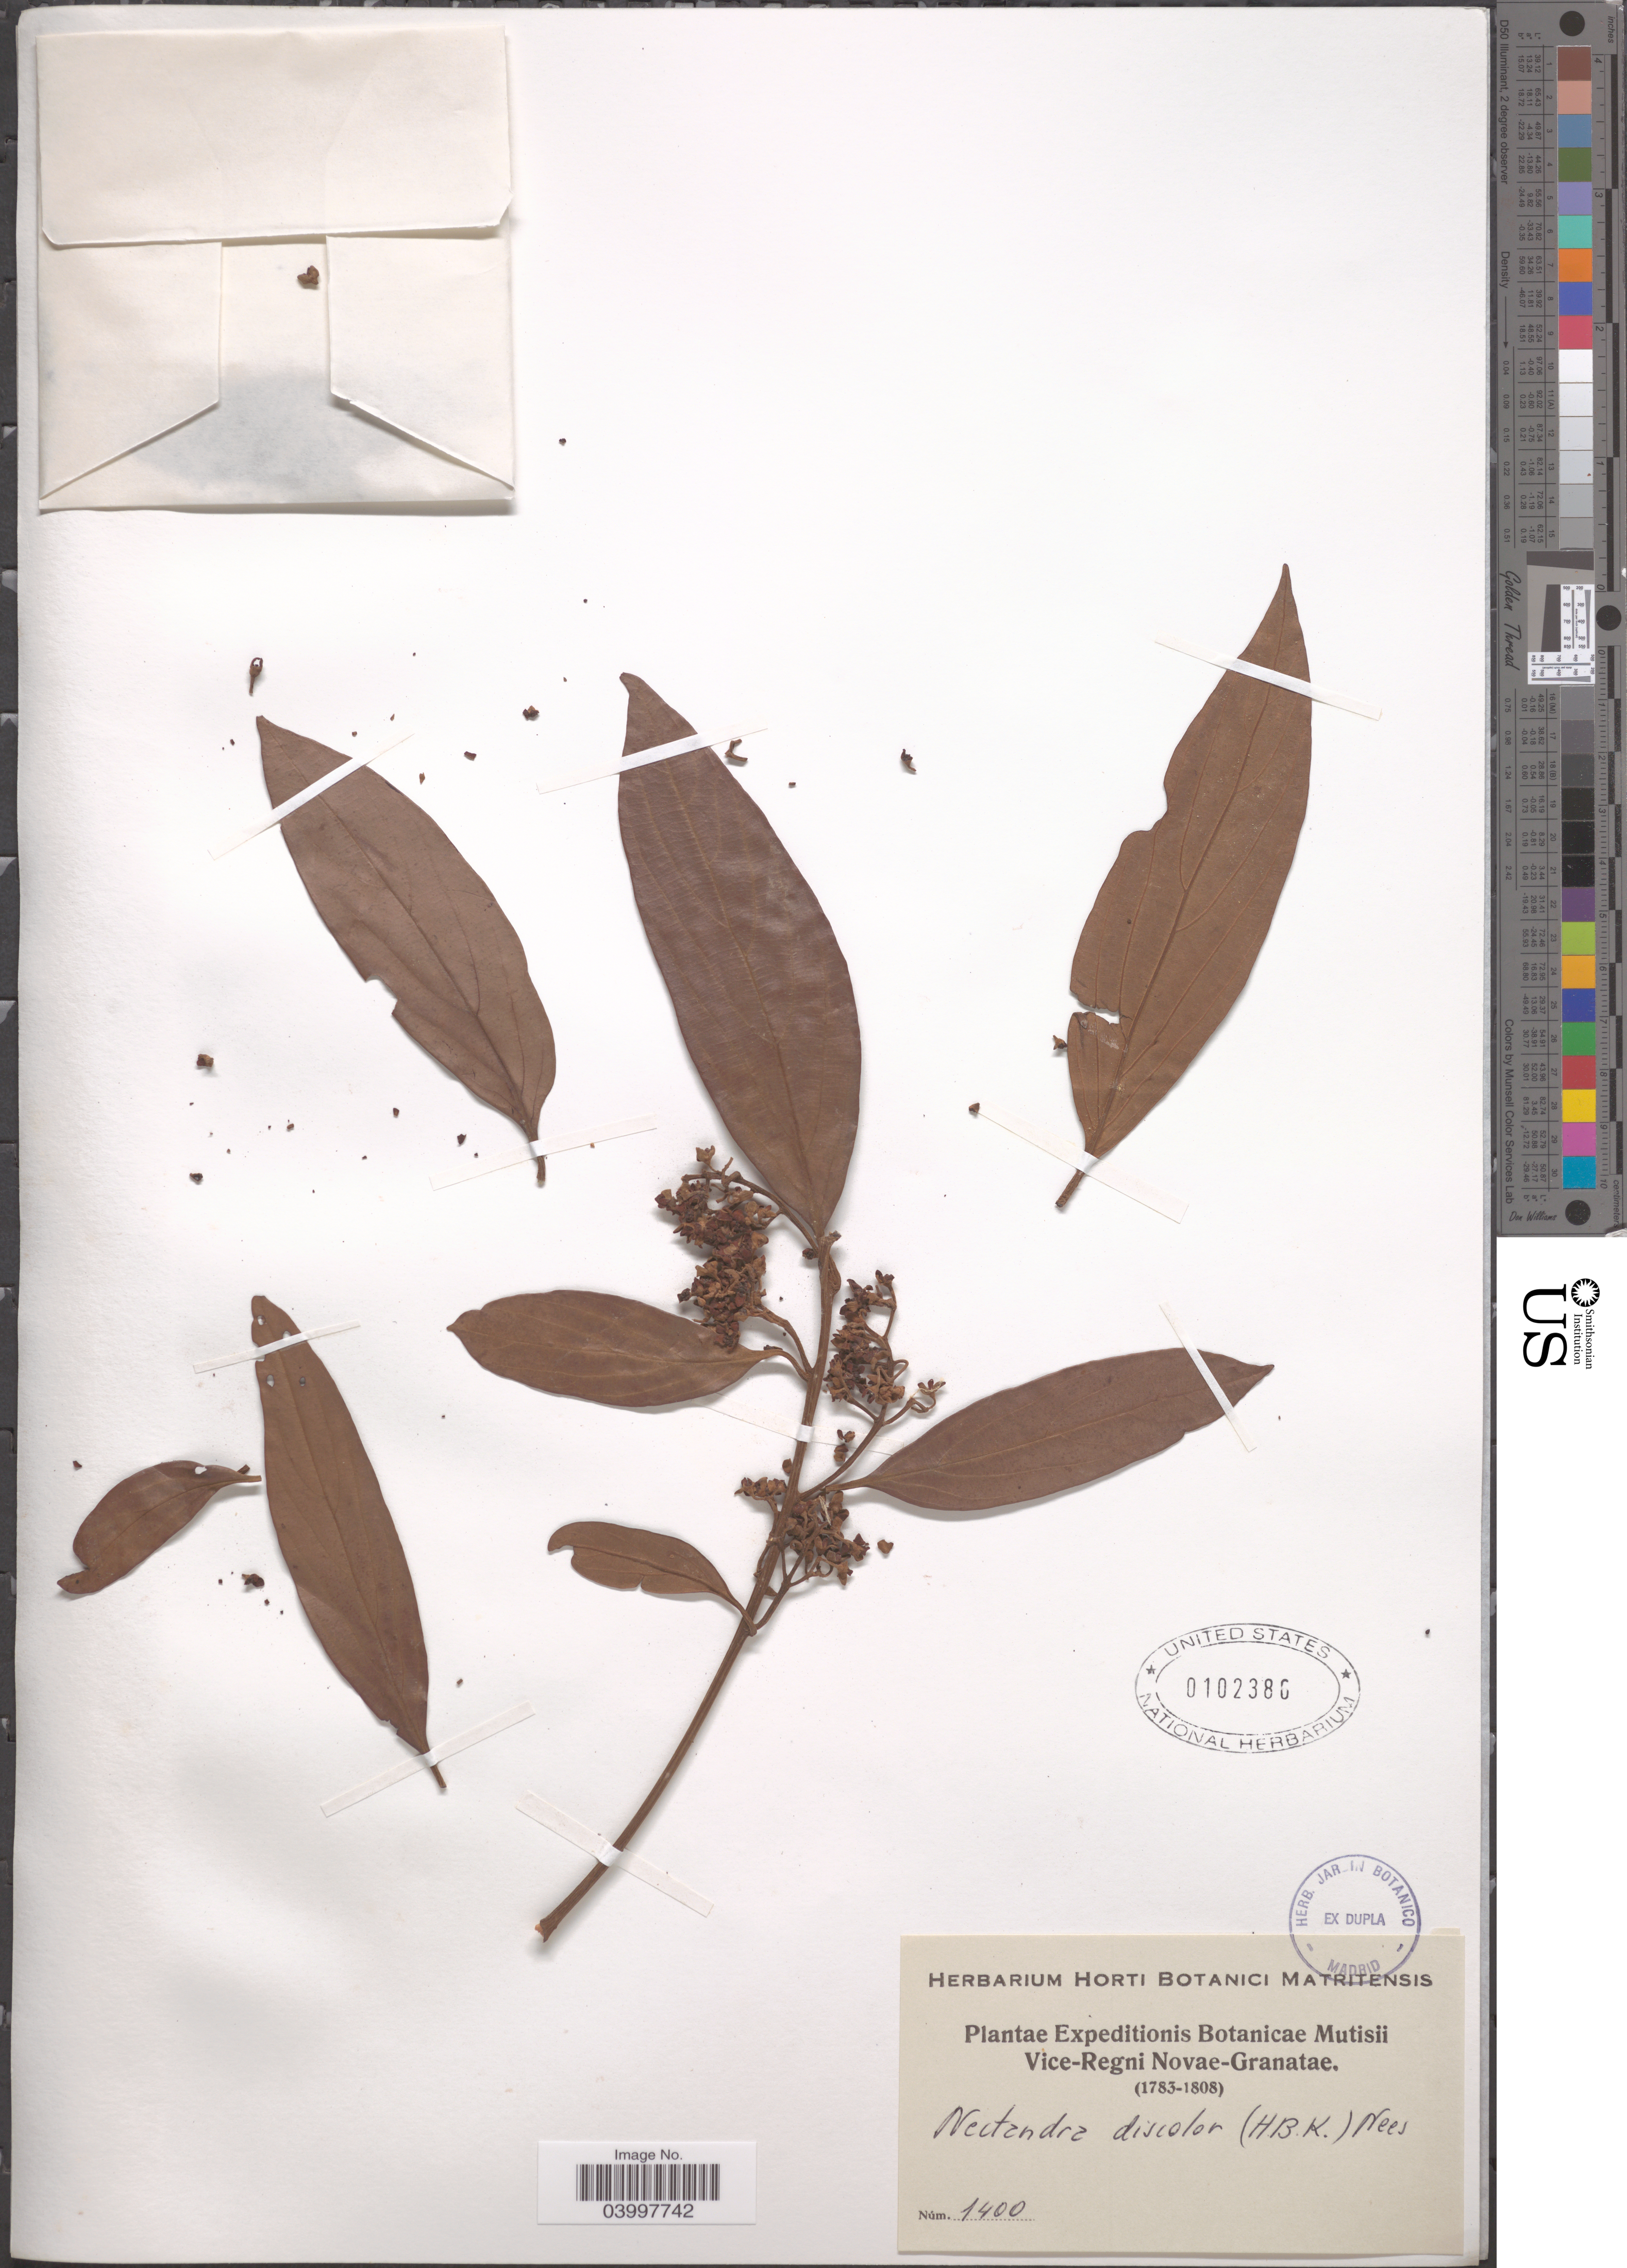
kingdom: Plantae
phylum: Tracheophyta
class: Magnoliopsida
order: Laurales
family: Lauraceae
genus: Ocotea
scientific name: Ocotea discolor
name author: (Kunth & Nees) Nees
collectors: Expeditions Botanicae Mutisii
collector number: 1400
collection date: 1783/1808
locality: Vice-Regni Novae-Granatae.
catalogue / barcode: US 102380